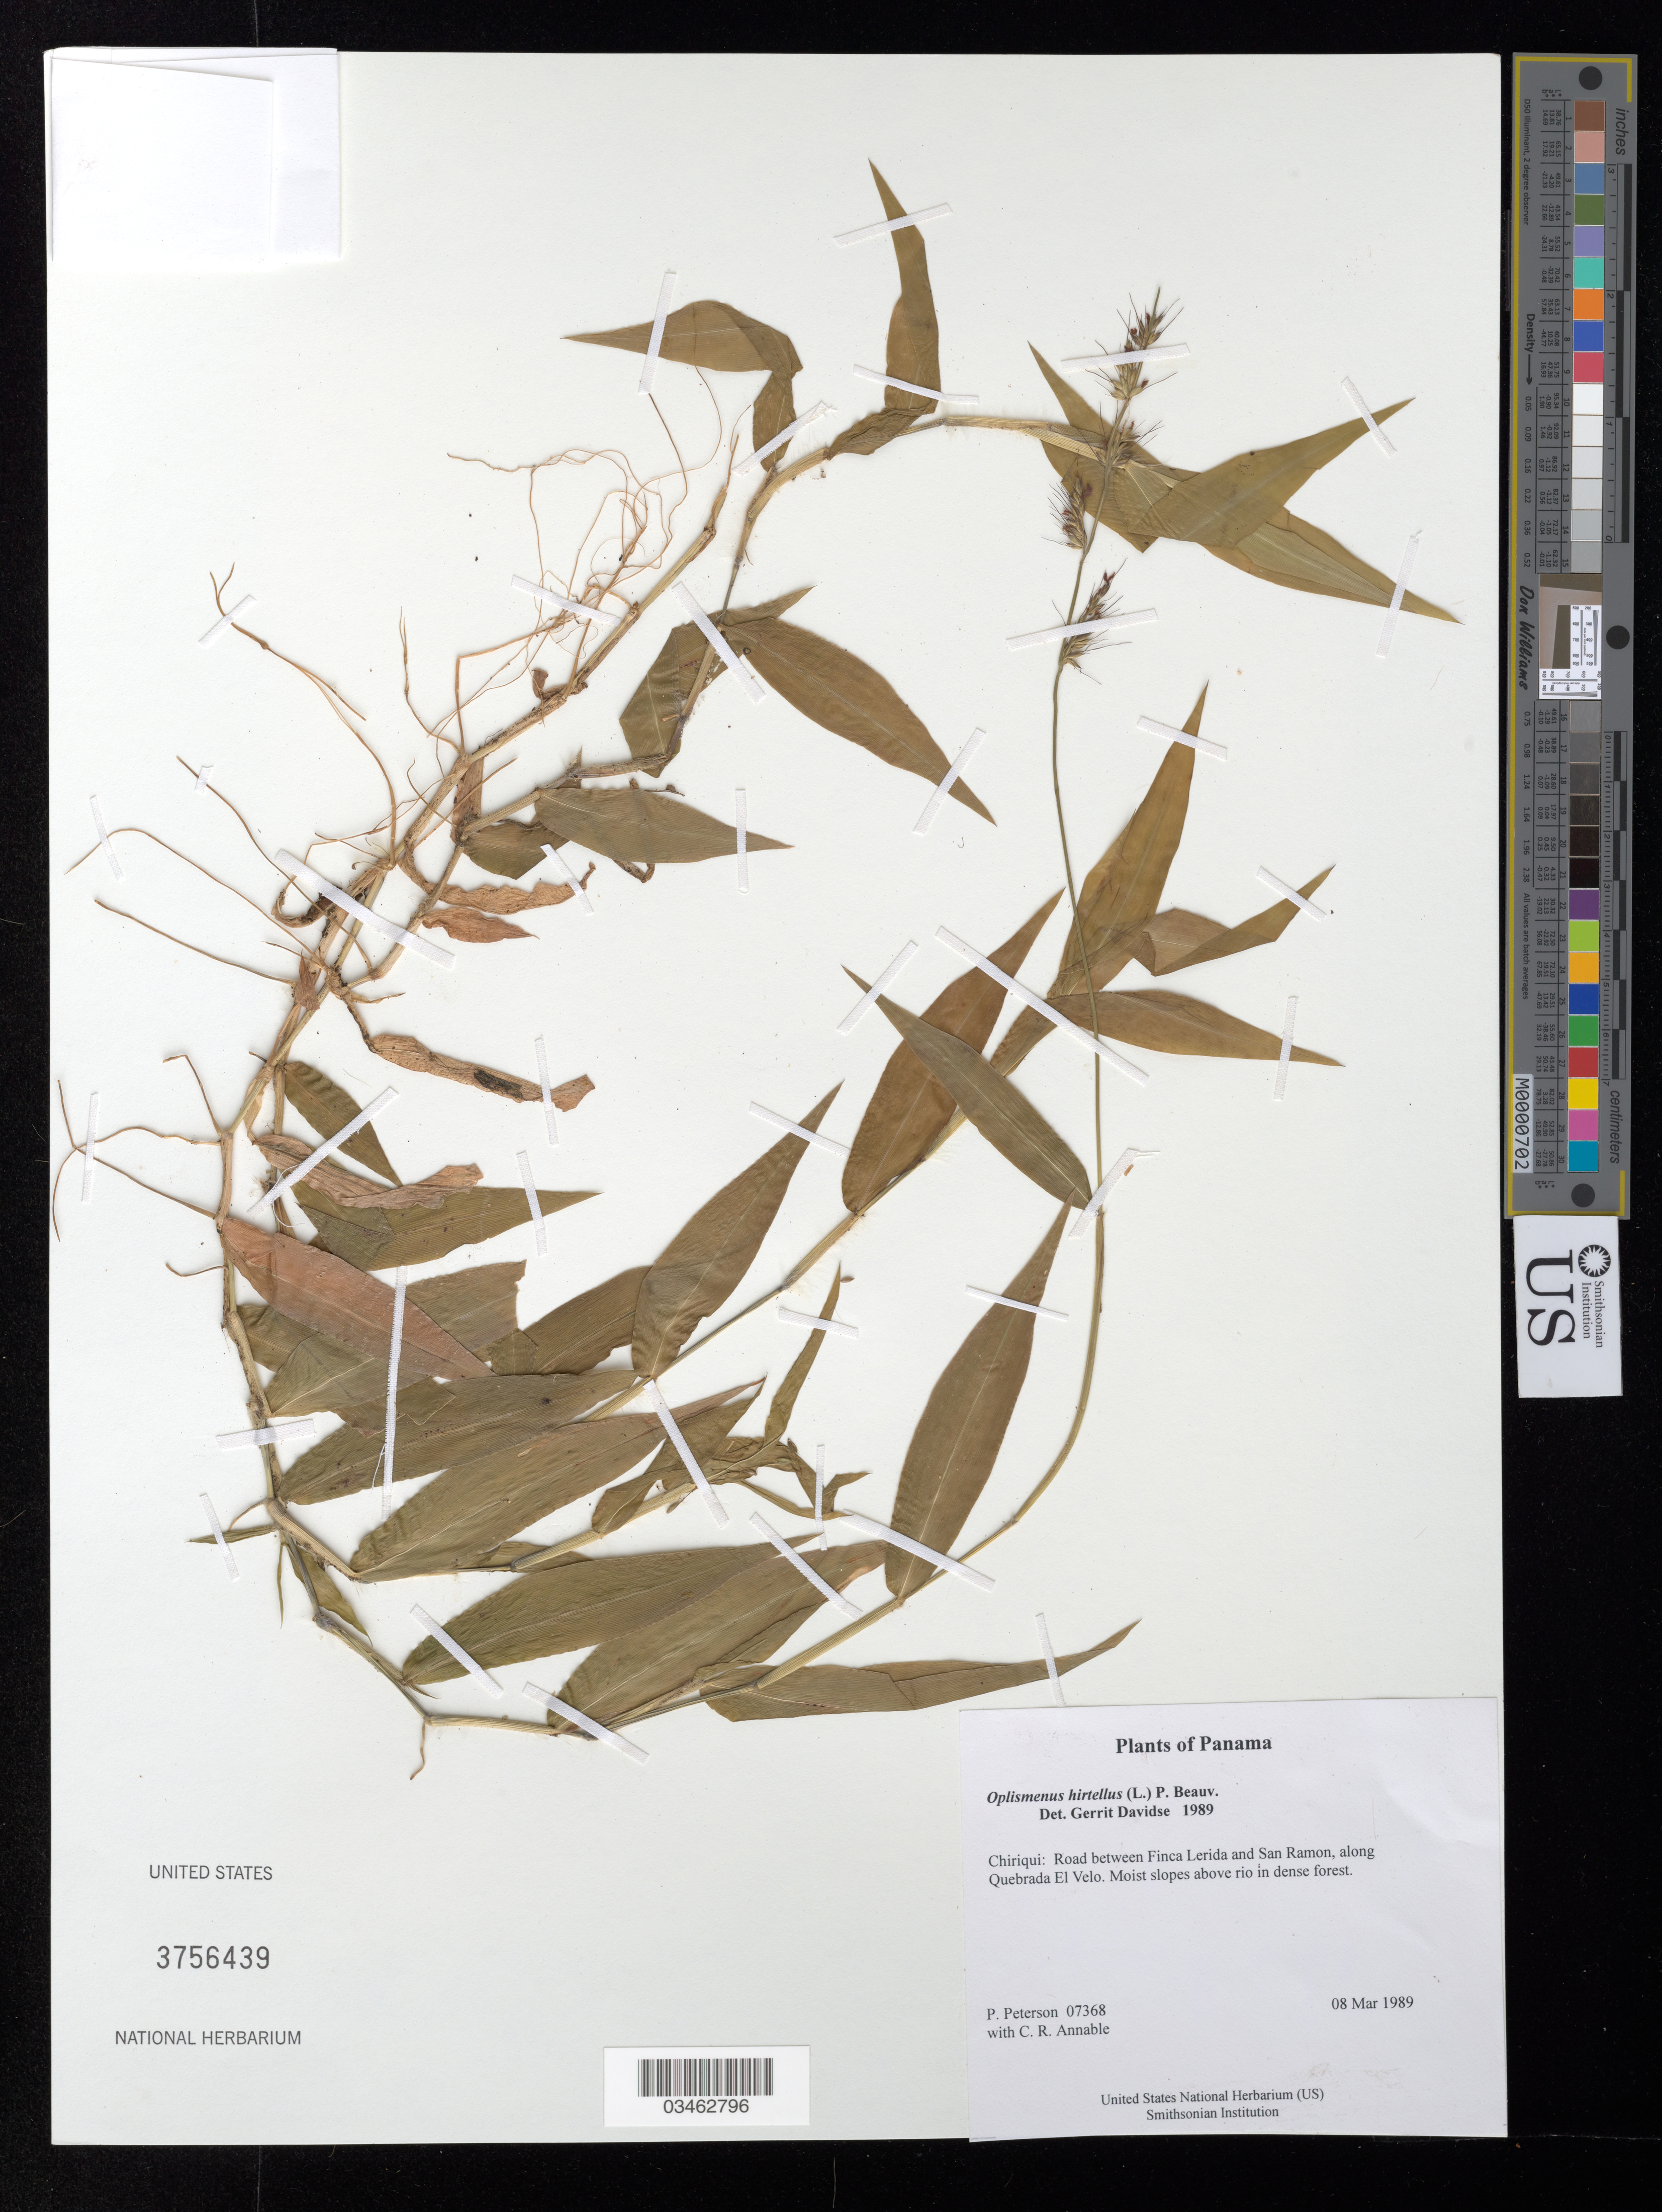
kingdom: Plantae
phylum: Tracheophyta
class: Liliopsida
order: Poales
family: Poaceae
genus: Oplismenus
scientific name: Oplismenus hirtellus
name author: (L.) P. Beauv.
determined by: Davidse, Gerrit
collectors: P. M. Peterson & C. R. Annable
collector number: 07368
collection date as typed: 08 Mar 1989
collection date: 1989-03-08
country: Panama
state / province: Chiriqui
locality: Road between Finca Lerida and San Ramon, along Quebrada El Velo.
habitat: Moist slopes above rio in dense forest.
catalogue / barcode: US 3756439